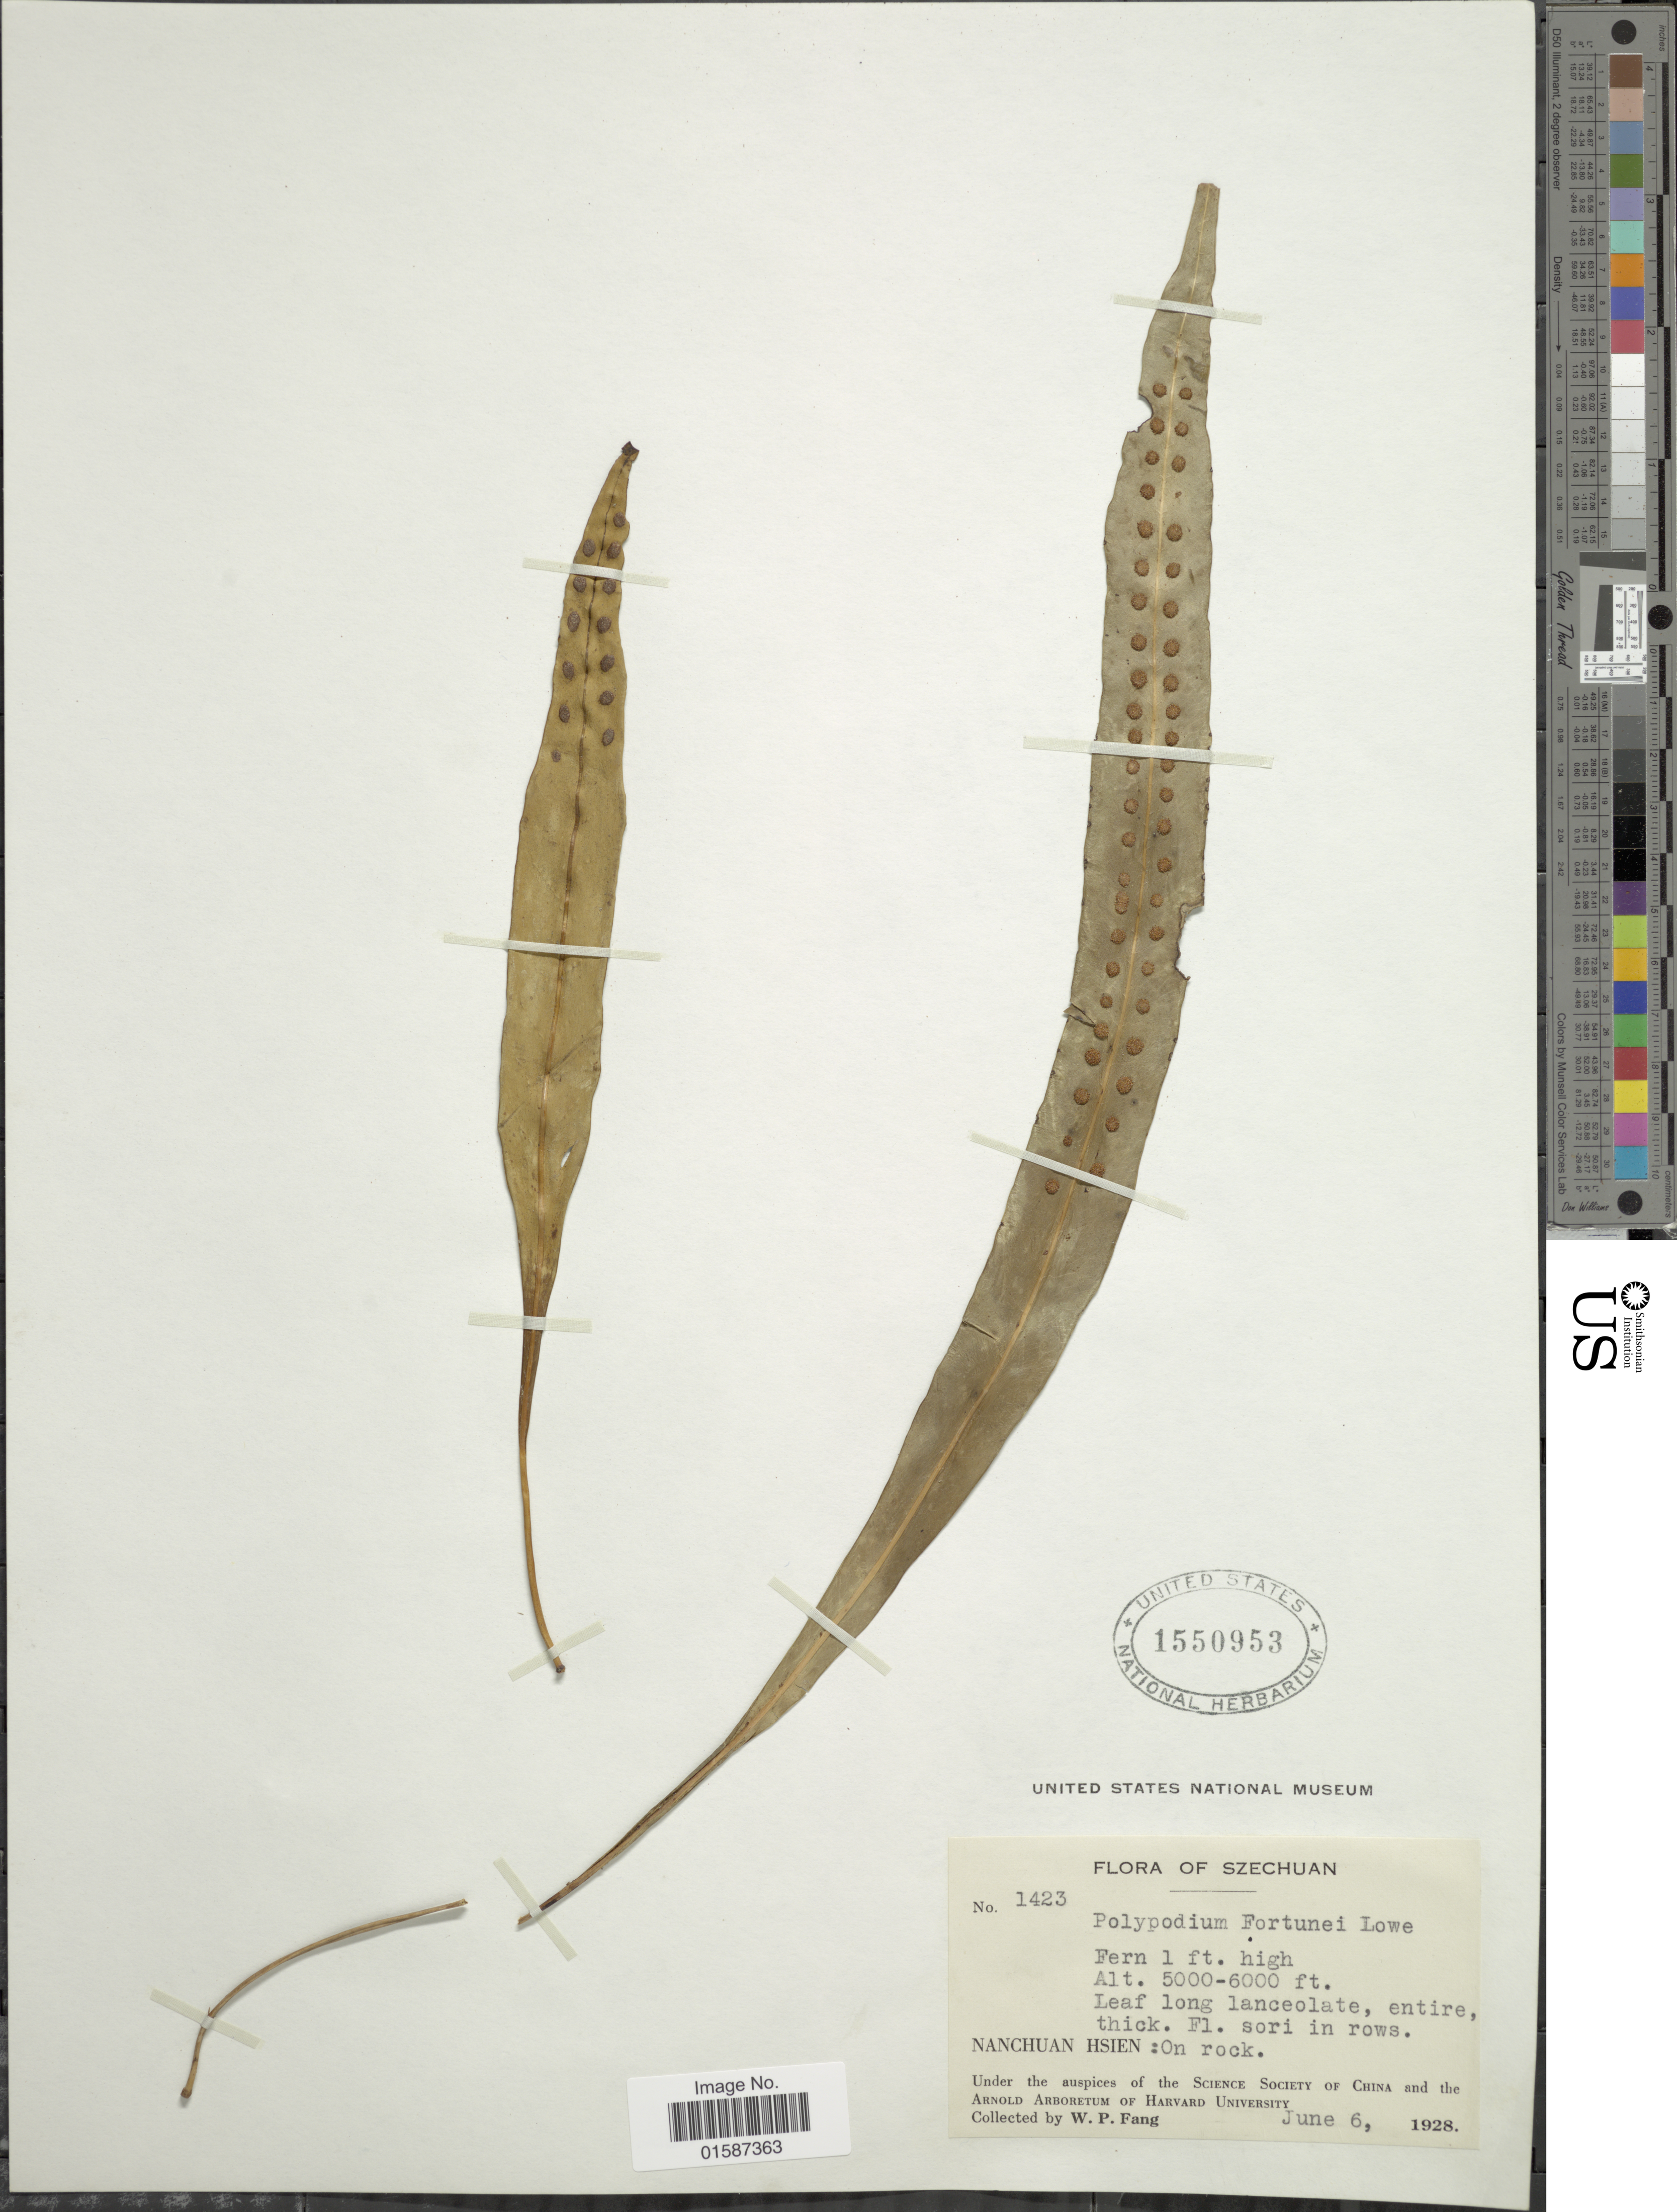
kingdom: Plantae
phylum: Tracheophyta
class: Polypodiopsida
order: Polypodiales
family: Polypodiaceae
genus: Neolepisorus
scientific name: Neolepisorus fortunei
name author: (T. Moore) Li S. Wang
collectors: W. P. Fang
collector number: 1423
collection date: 1928-06-06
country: China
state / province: Sichuan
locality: Szechuan, Nanchuan Hsien: on rock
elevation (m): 1524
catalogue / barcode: US 1550953